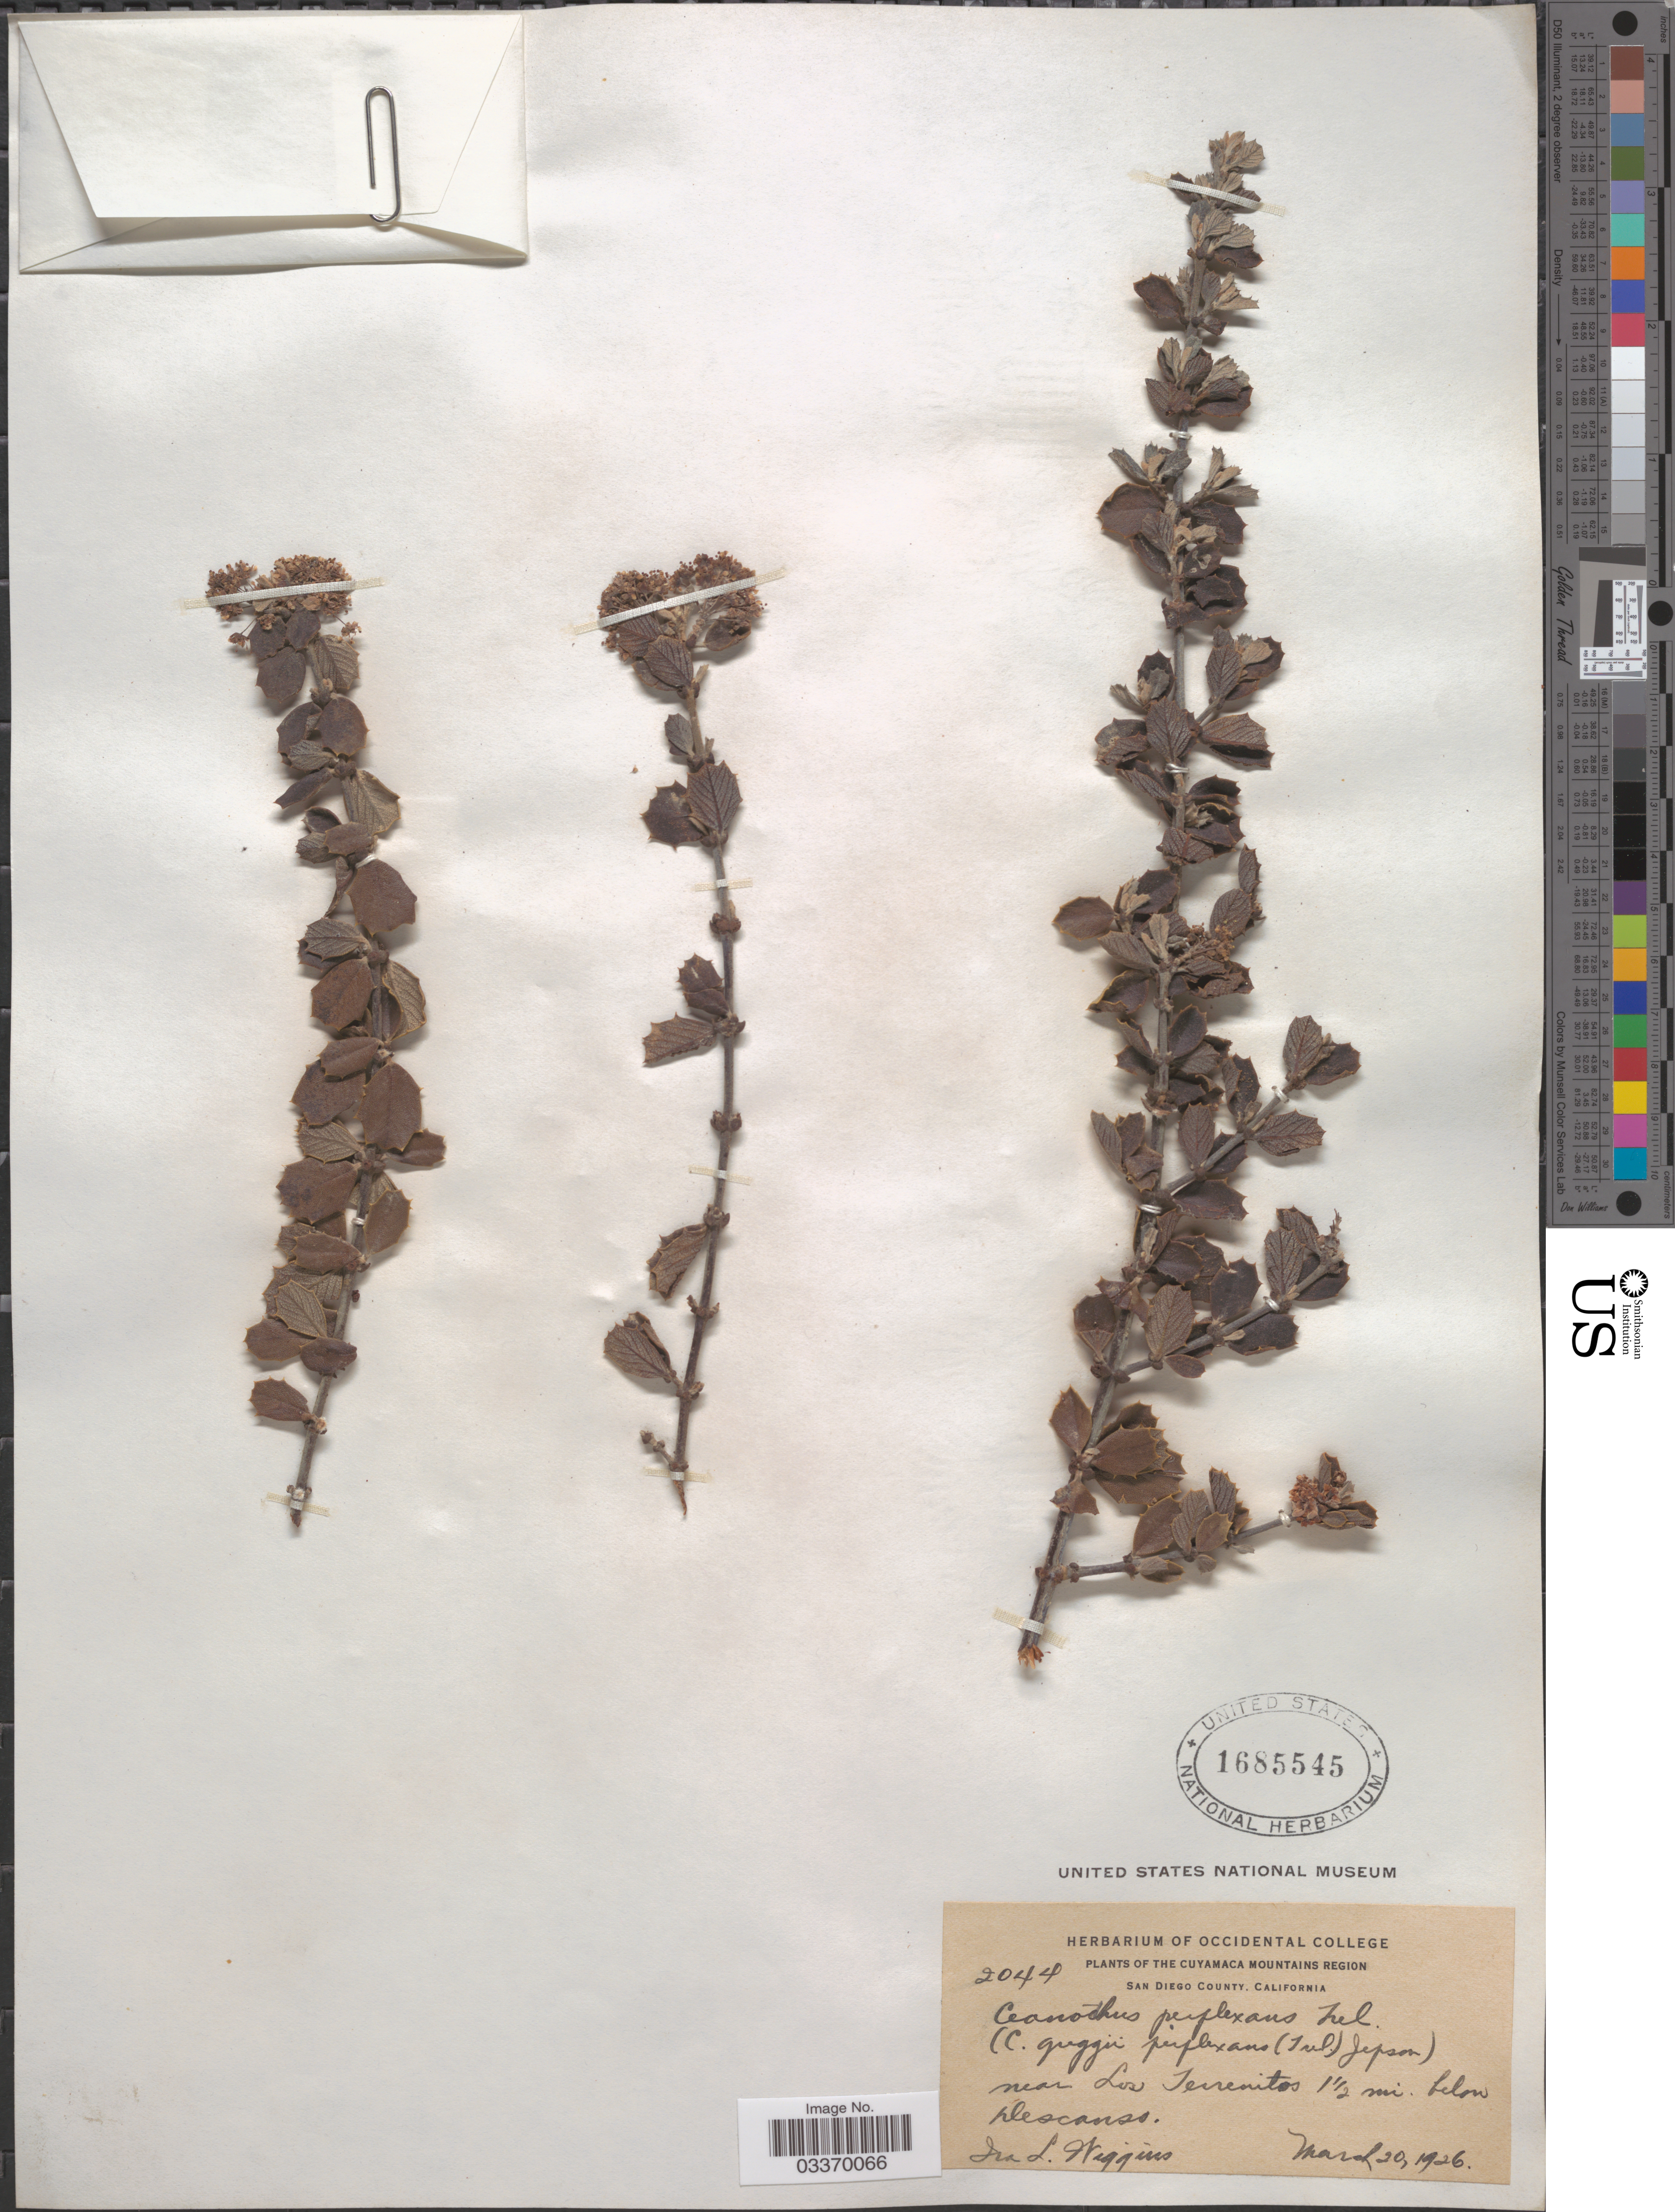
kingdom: Plantae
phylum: Tracheophyta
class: Magnoliopsida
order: Rosales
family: Rhamnaceae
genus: Ceanothus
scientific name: Ceanothus perplexans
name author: Trel.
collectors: I. L. Wiggins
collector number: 2044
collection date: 1926-03-20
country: United States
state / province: California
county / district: San Diego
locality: The Cuyamaca Mountains Region. San Diego County. Near Los Terrenitos 1½ mi. below Descanso.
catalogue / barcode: US 1685545